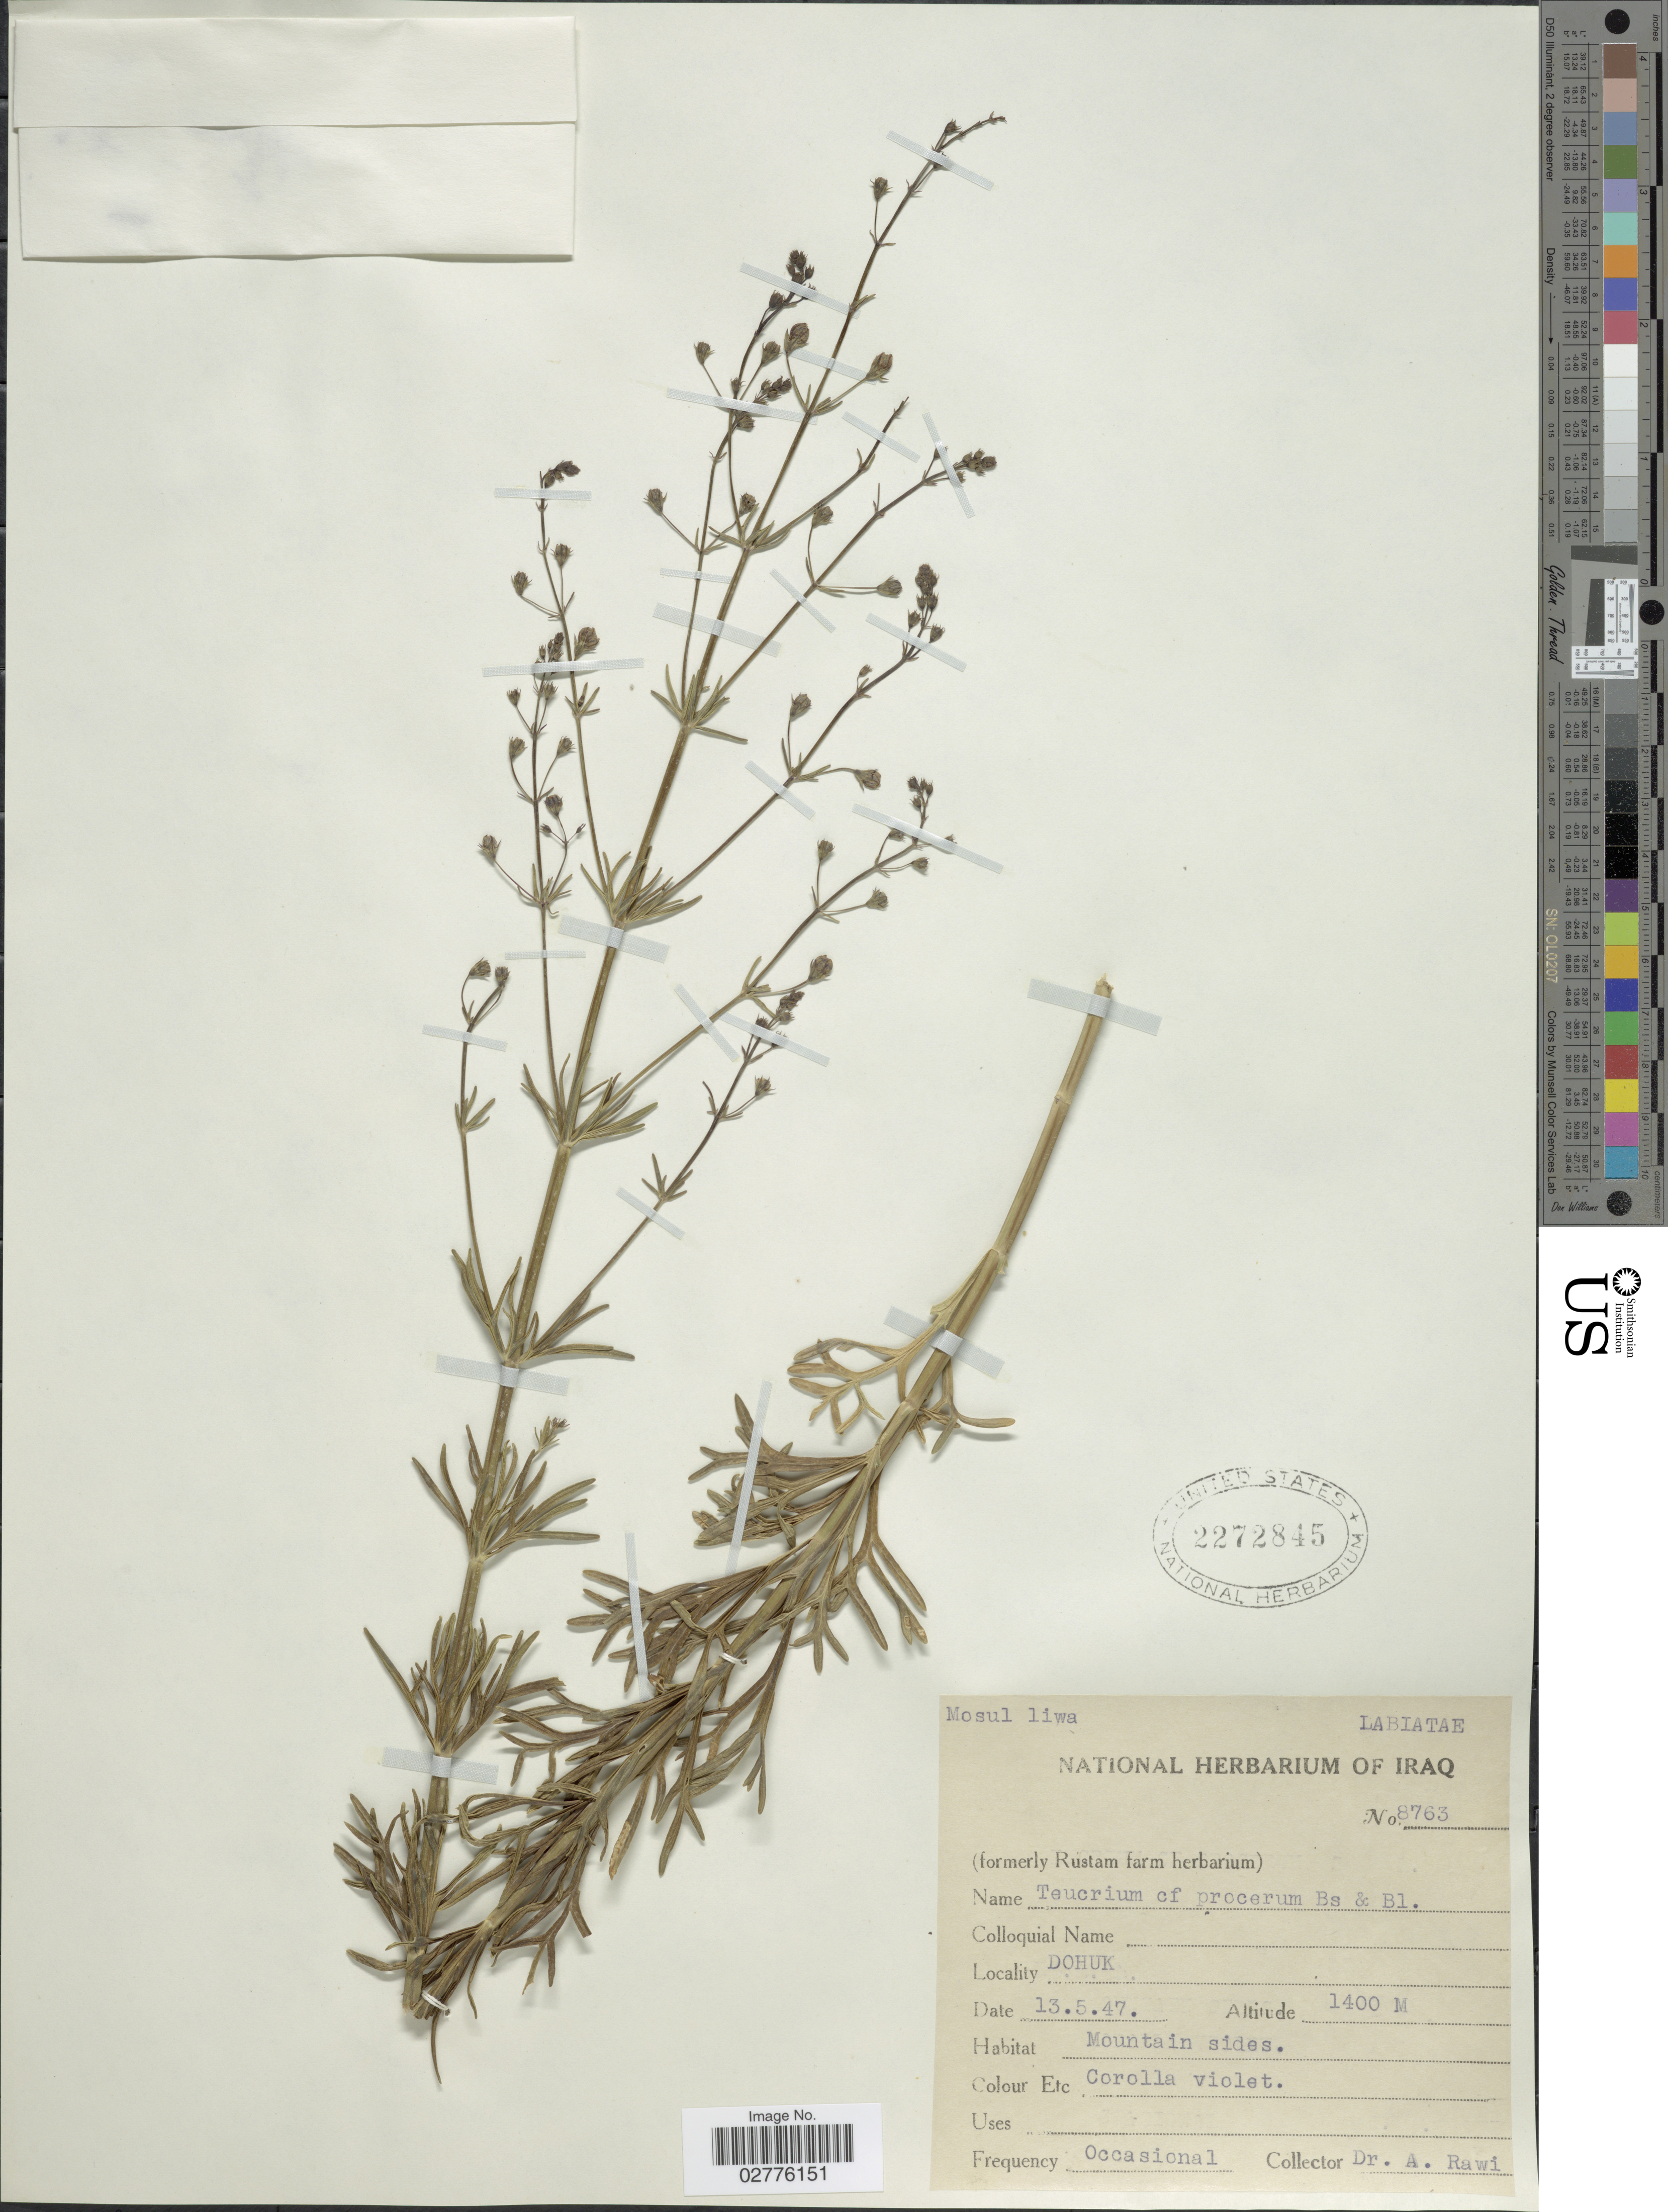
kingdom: Plantae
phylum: Tracheophyta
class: Magnoliopsida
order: Lamiales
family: Lamiaceae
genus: Teucrium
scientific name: Teucrium procerum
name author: Boiss. & Blanche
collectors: A. Rawi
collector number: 8763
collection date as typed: Transcribed d/m/y: 13/5/47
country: Iraq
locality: Dohuk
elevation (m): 1400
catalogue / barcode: US 2272845